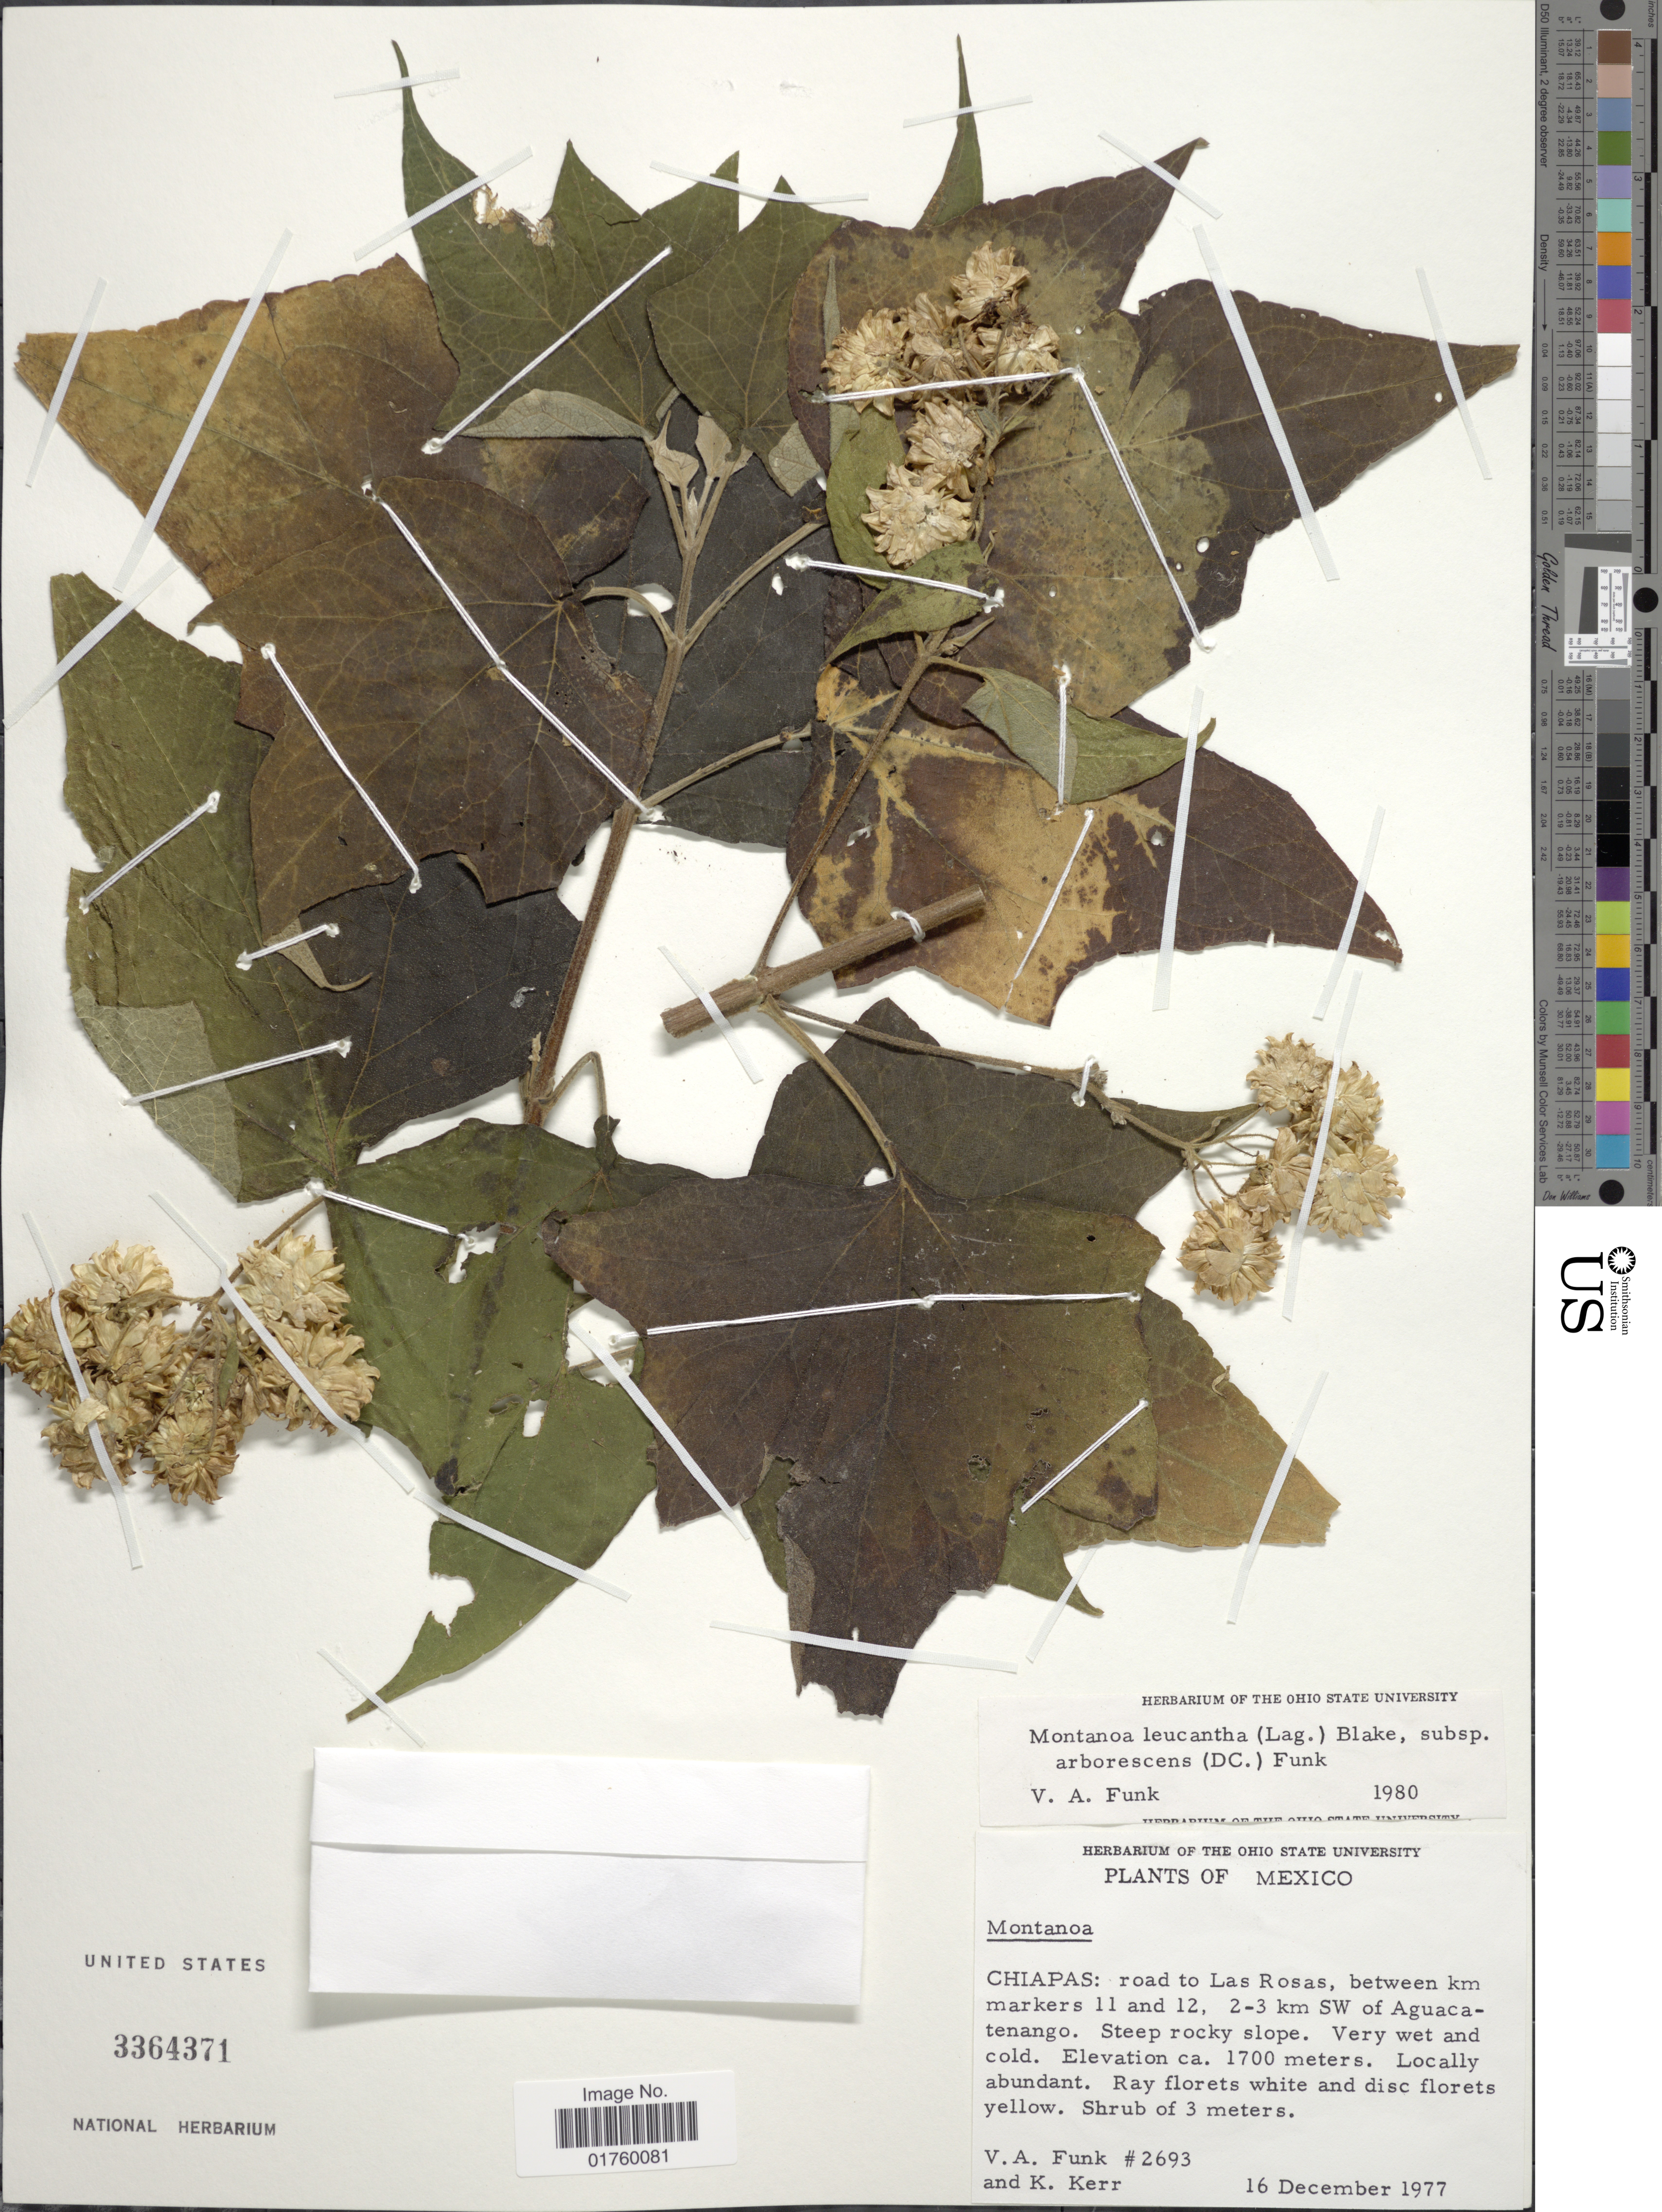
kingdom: Plantae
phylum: Tracheophyta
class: Magnoliopsida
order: Asterales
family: Asteraceae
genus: Montanoa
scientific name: Montanoa leucantha subsp. arborescens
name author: (DC.) V.A. Funk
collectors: V. Funk & K. Kerr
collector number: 2693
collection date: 1977-12-16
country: Mexico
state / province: Chiapas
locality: Road to Las Rosas, between km markers 11 and 12, 2-3 km SW of Aguacatenango, steep rocky slopes.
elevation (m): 1700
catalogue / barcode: US 3364371